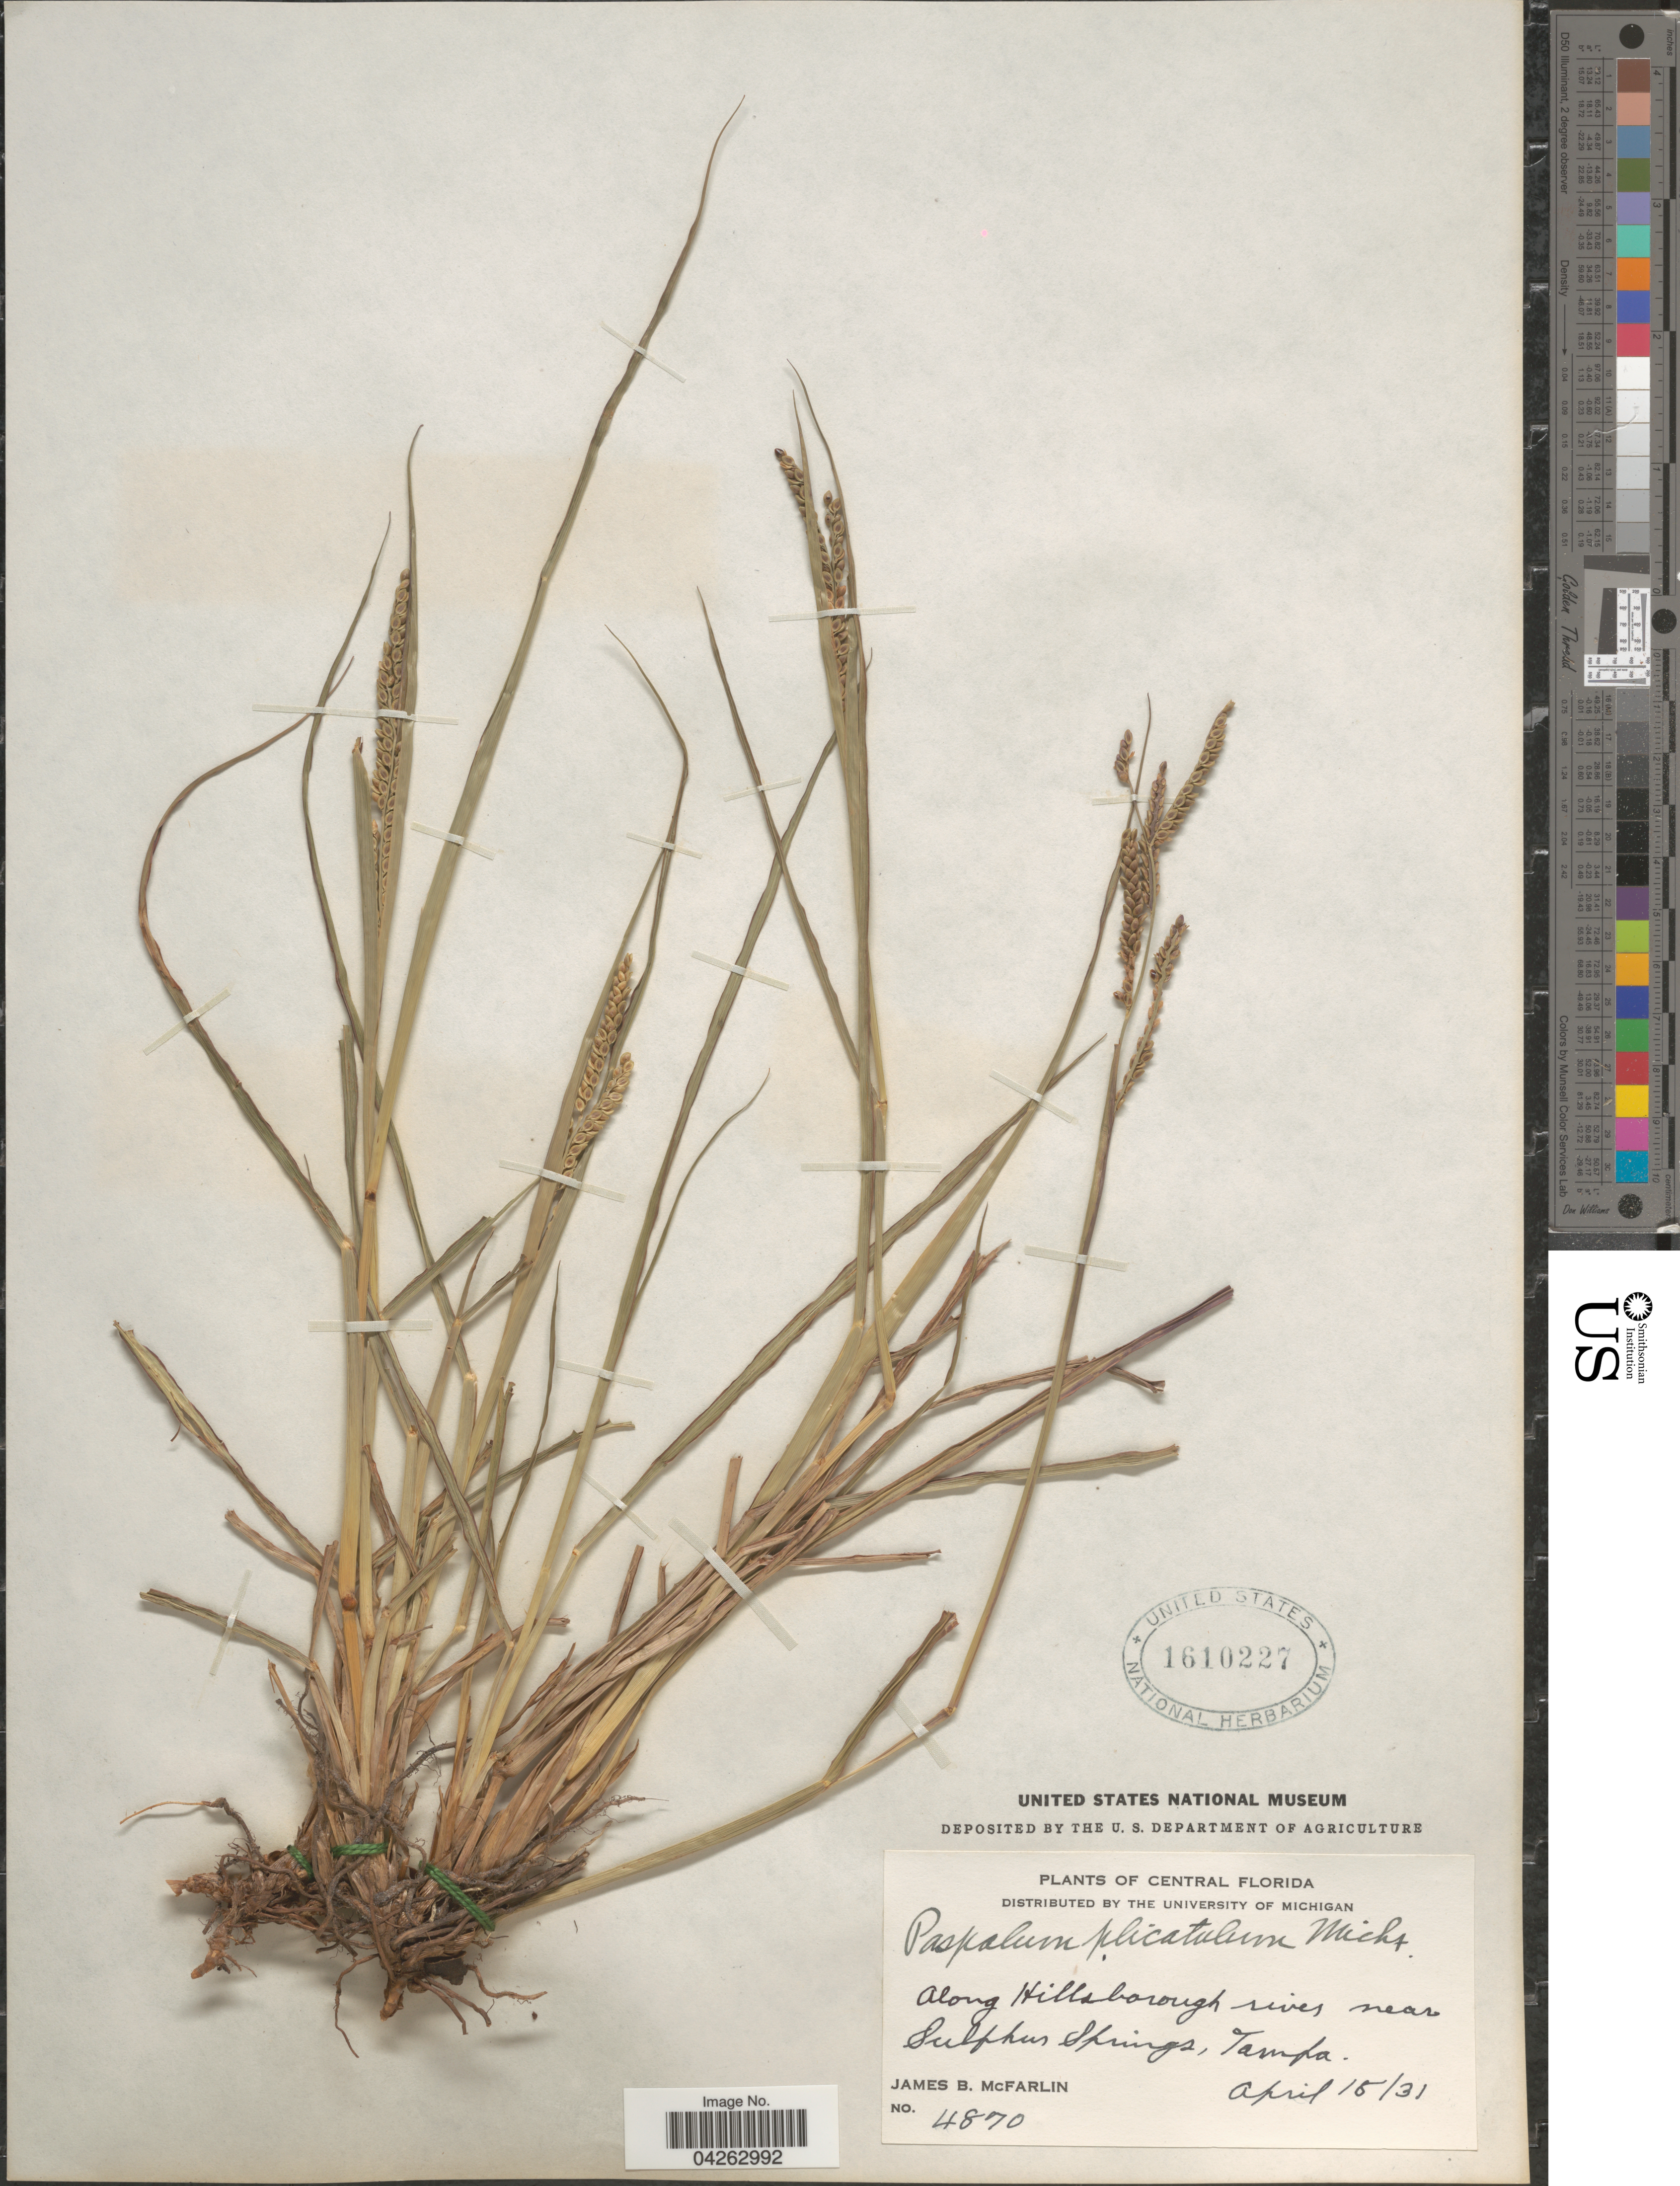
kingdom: Plantae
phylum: Tracheophyta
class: Liliopsida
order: Poales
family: Poaceae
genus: Paspalum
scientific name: Paspalum plicatulum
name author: Michx.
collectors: J. McFarlin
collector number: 4870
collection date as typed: Transcribed d/m/y: 15/4/31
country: United States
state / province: Florida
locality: Central Florida. Along Hillsborough river near Sulphur Springs, Tampa.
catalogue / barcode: US 1610227